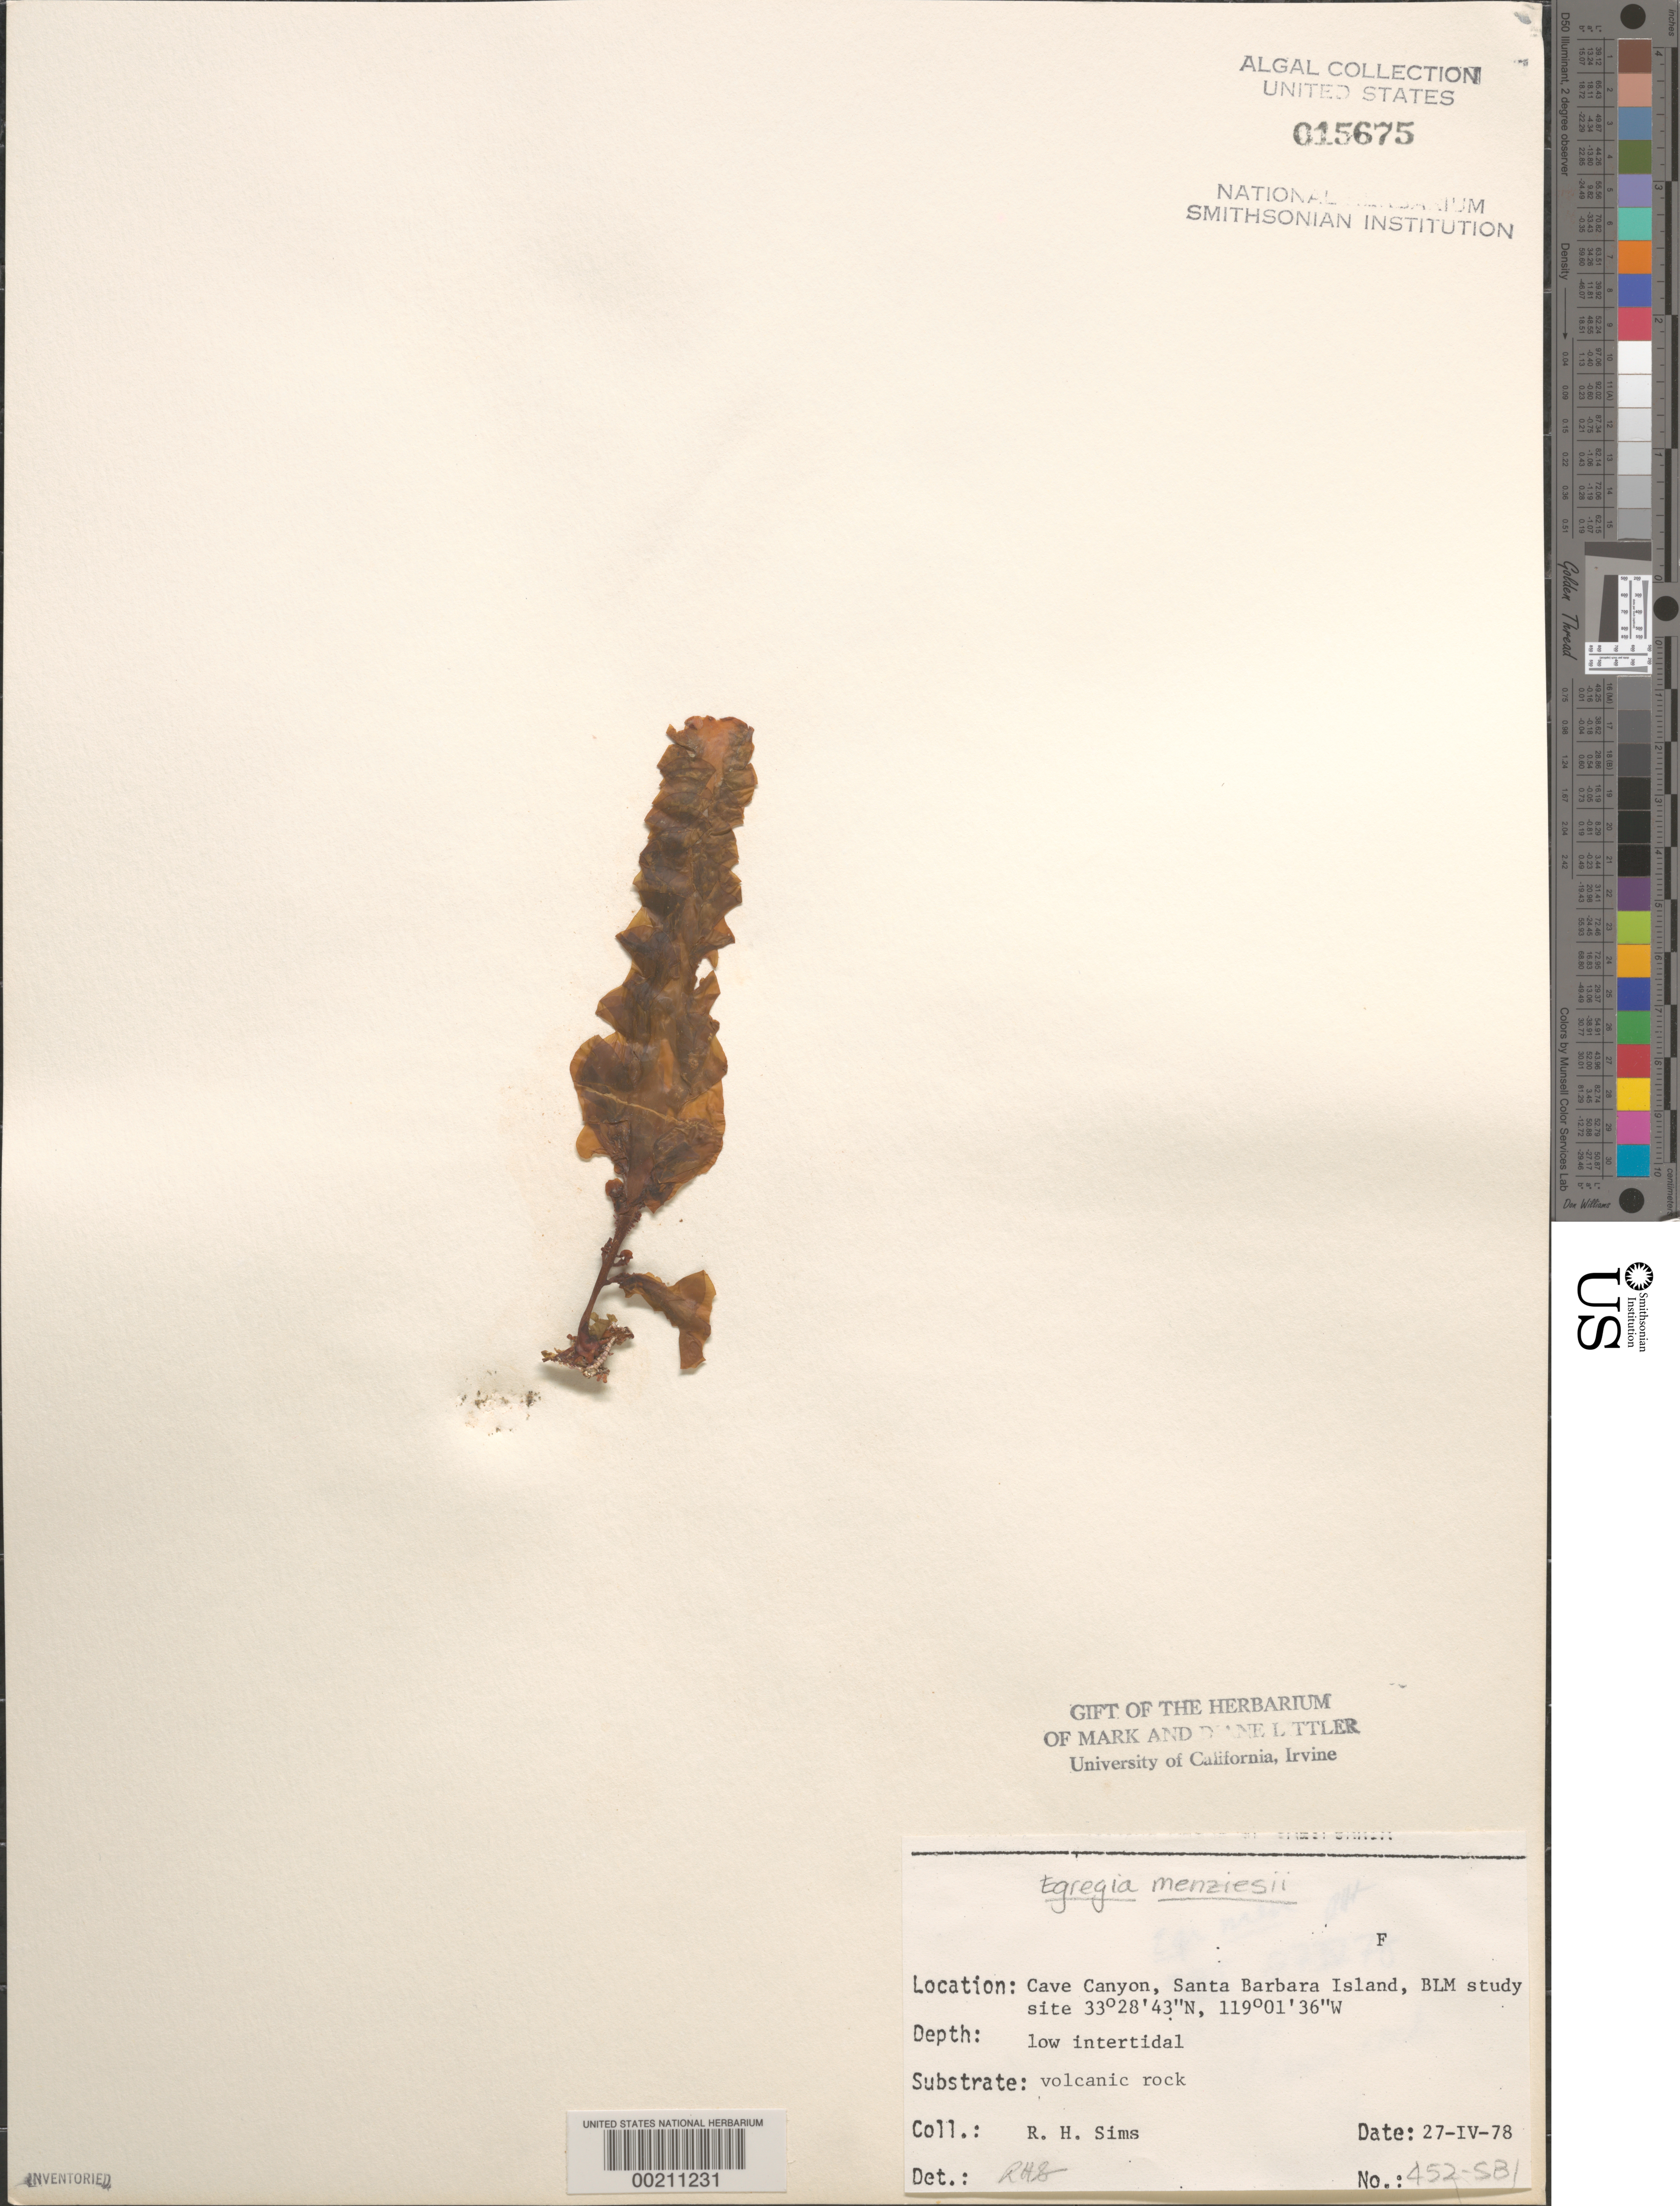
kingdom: Chromista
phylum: Ochrophyta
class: Phaeophyceae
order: Laminariales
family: Lessoniaceae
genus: Egregia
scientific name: Egregia menziesii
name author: (Turner) Aresch.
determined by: Sims, Robert H.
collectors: R. H. Sims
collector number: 452-sbi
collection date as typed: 27 Apr 1978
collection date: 1978-04-27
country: United States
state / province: California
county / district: Santa Barbara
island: Santa Barbara Island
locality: Cave Canyon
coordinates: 33 28' 43" N, 119 01' 36" W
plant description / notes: BLM-SOCALBIGHT Rocky Intertidal Survey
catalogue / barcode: US 15675